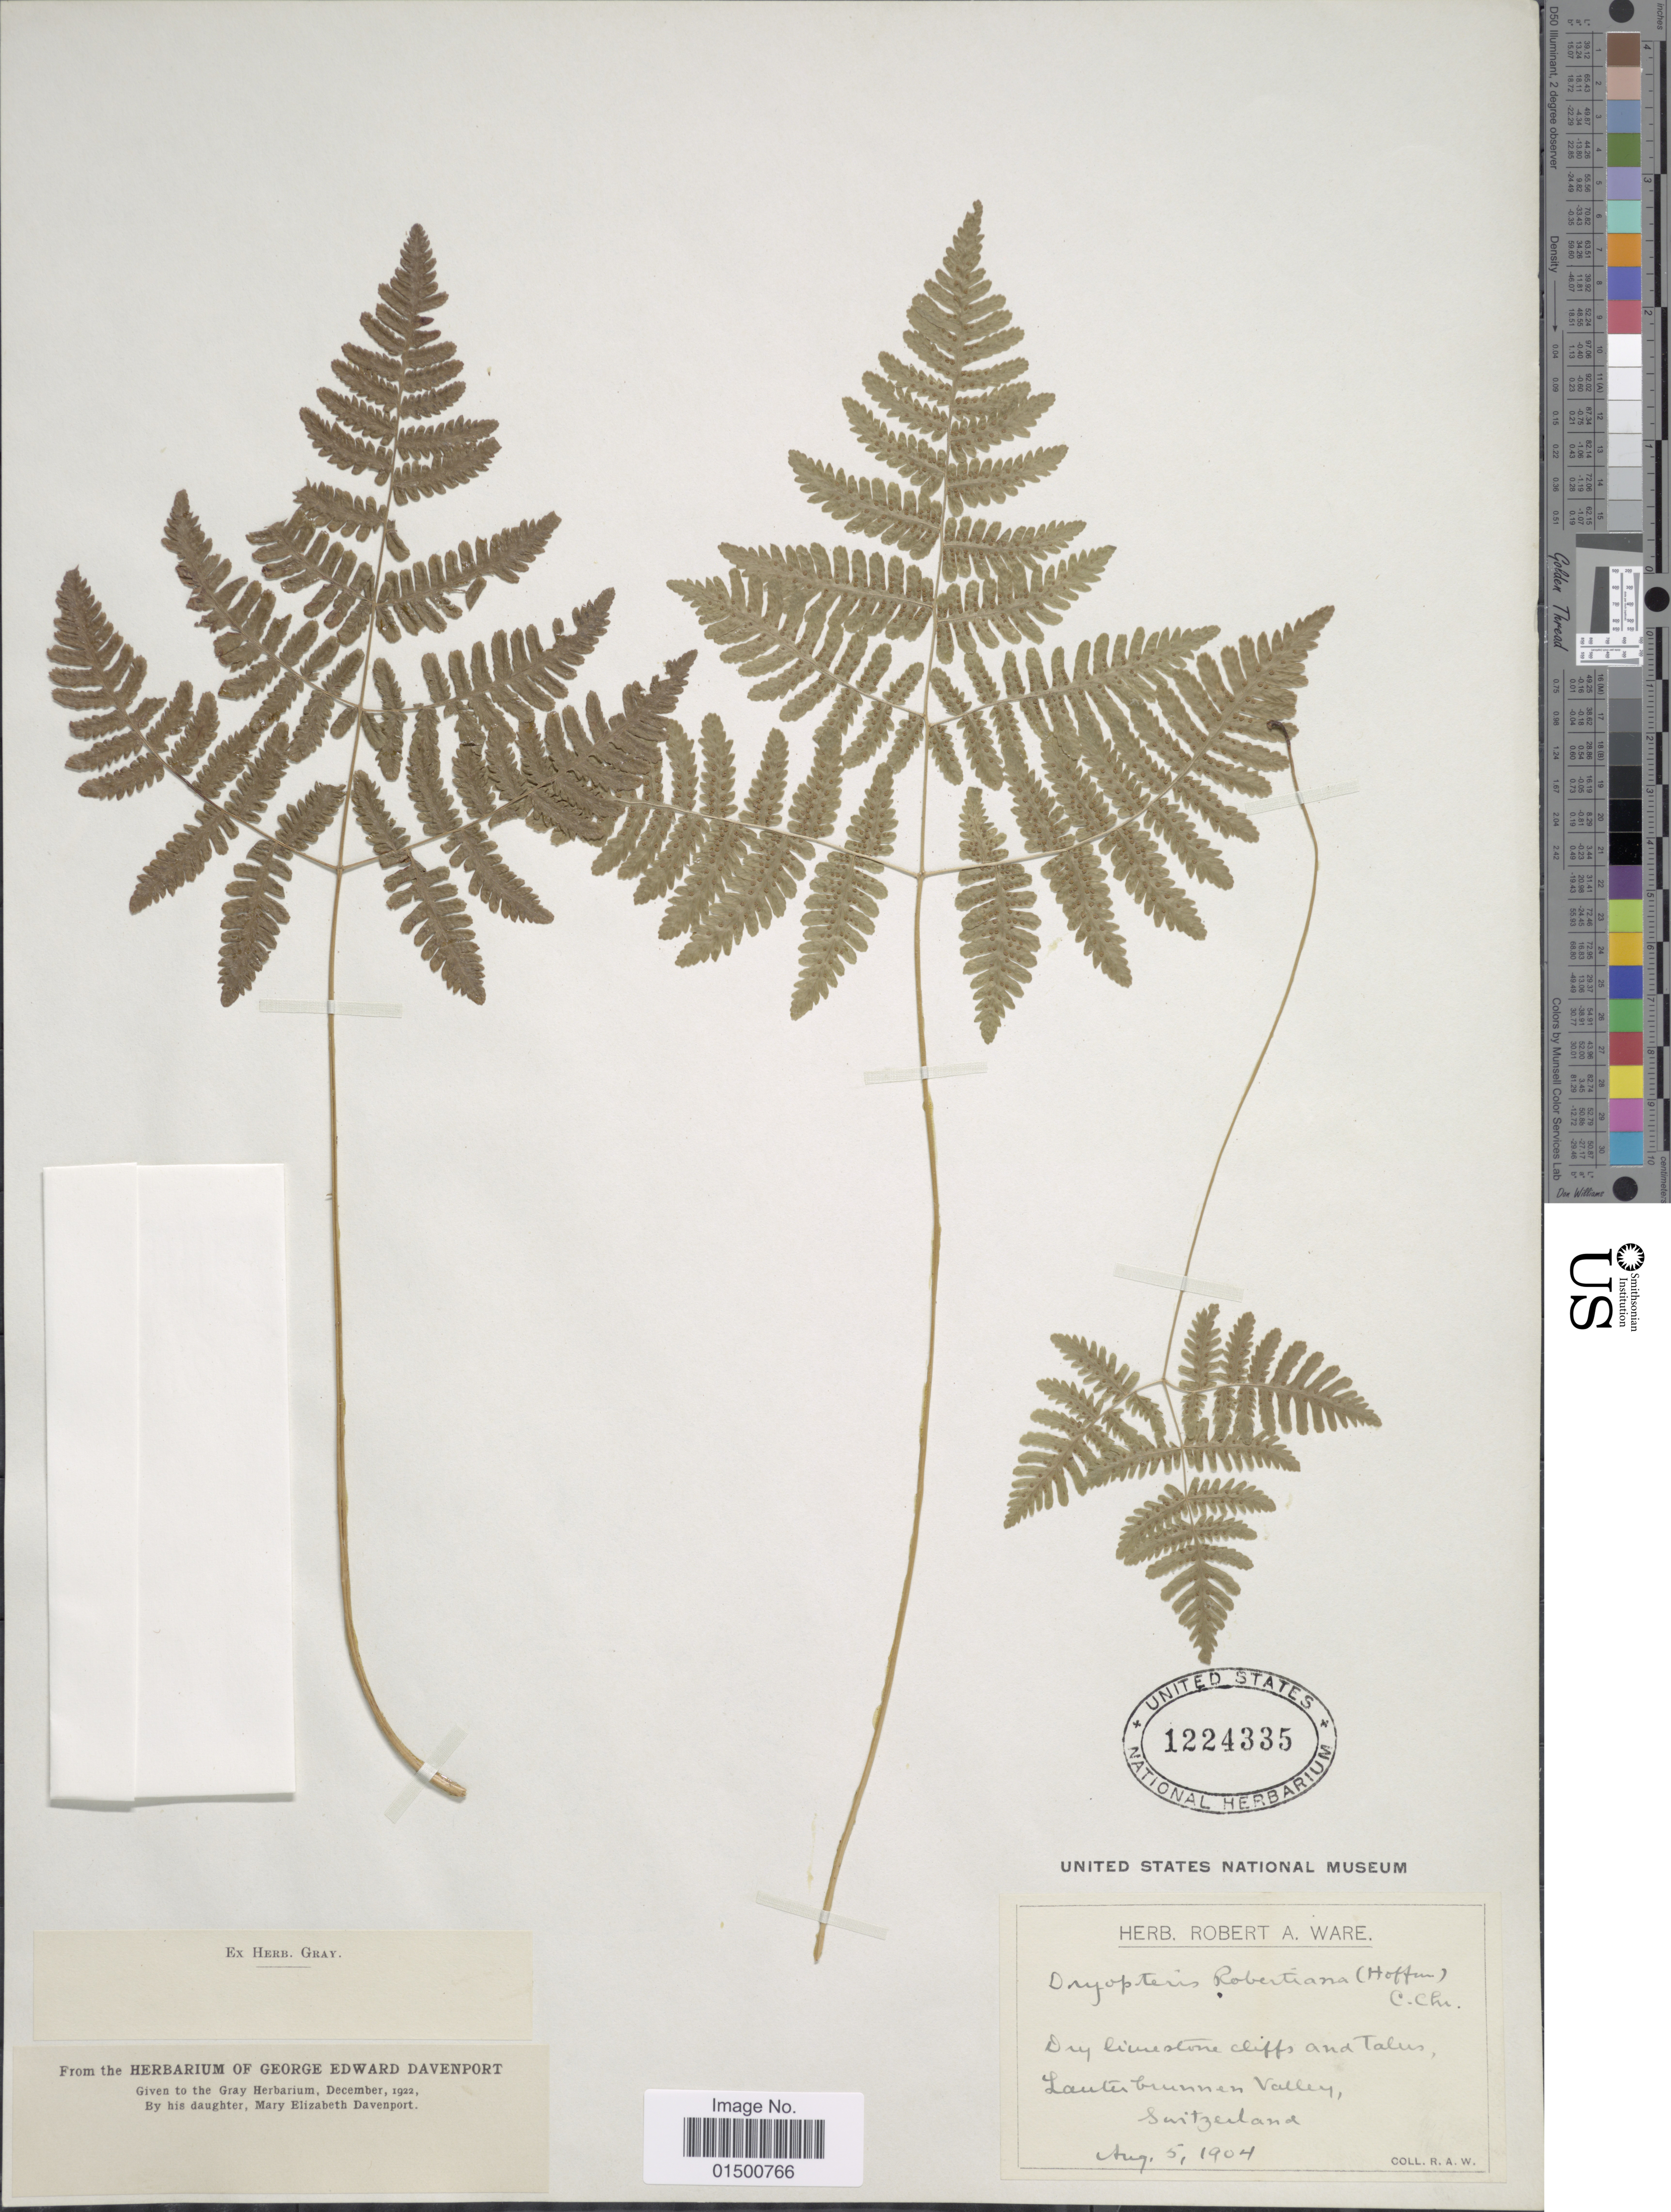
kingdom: Plantae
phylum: Tracheophyta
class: Polypodiopsida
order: Polypodiales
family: Cystopteridaceae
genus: Gymnocarpium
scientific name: Gymnocarpium robertianum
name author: (Hoffm.) Newman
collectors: R. Ware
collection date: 1904-08-05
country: Switzerland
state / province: Bern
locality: Lauterbrunnen Valley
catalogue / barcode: US 1224335